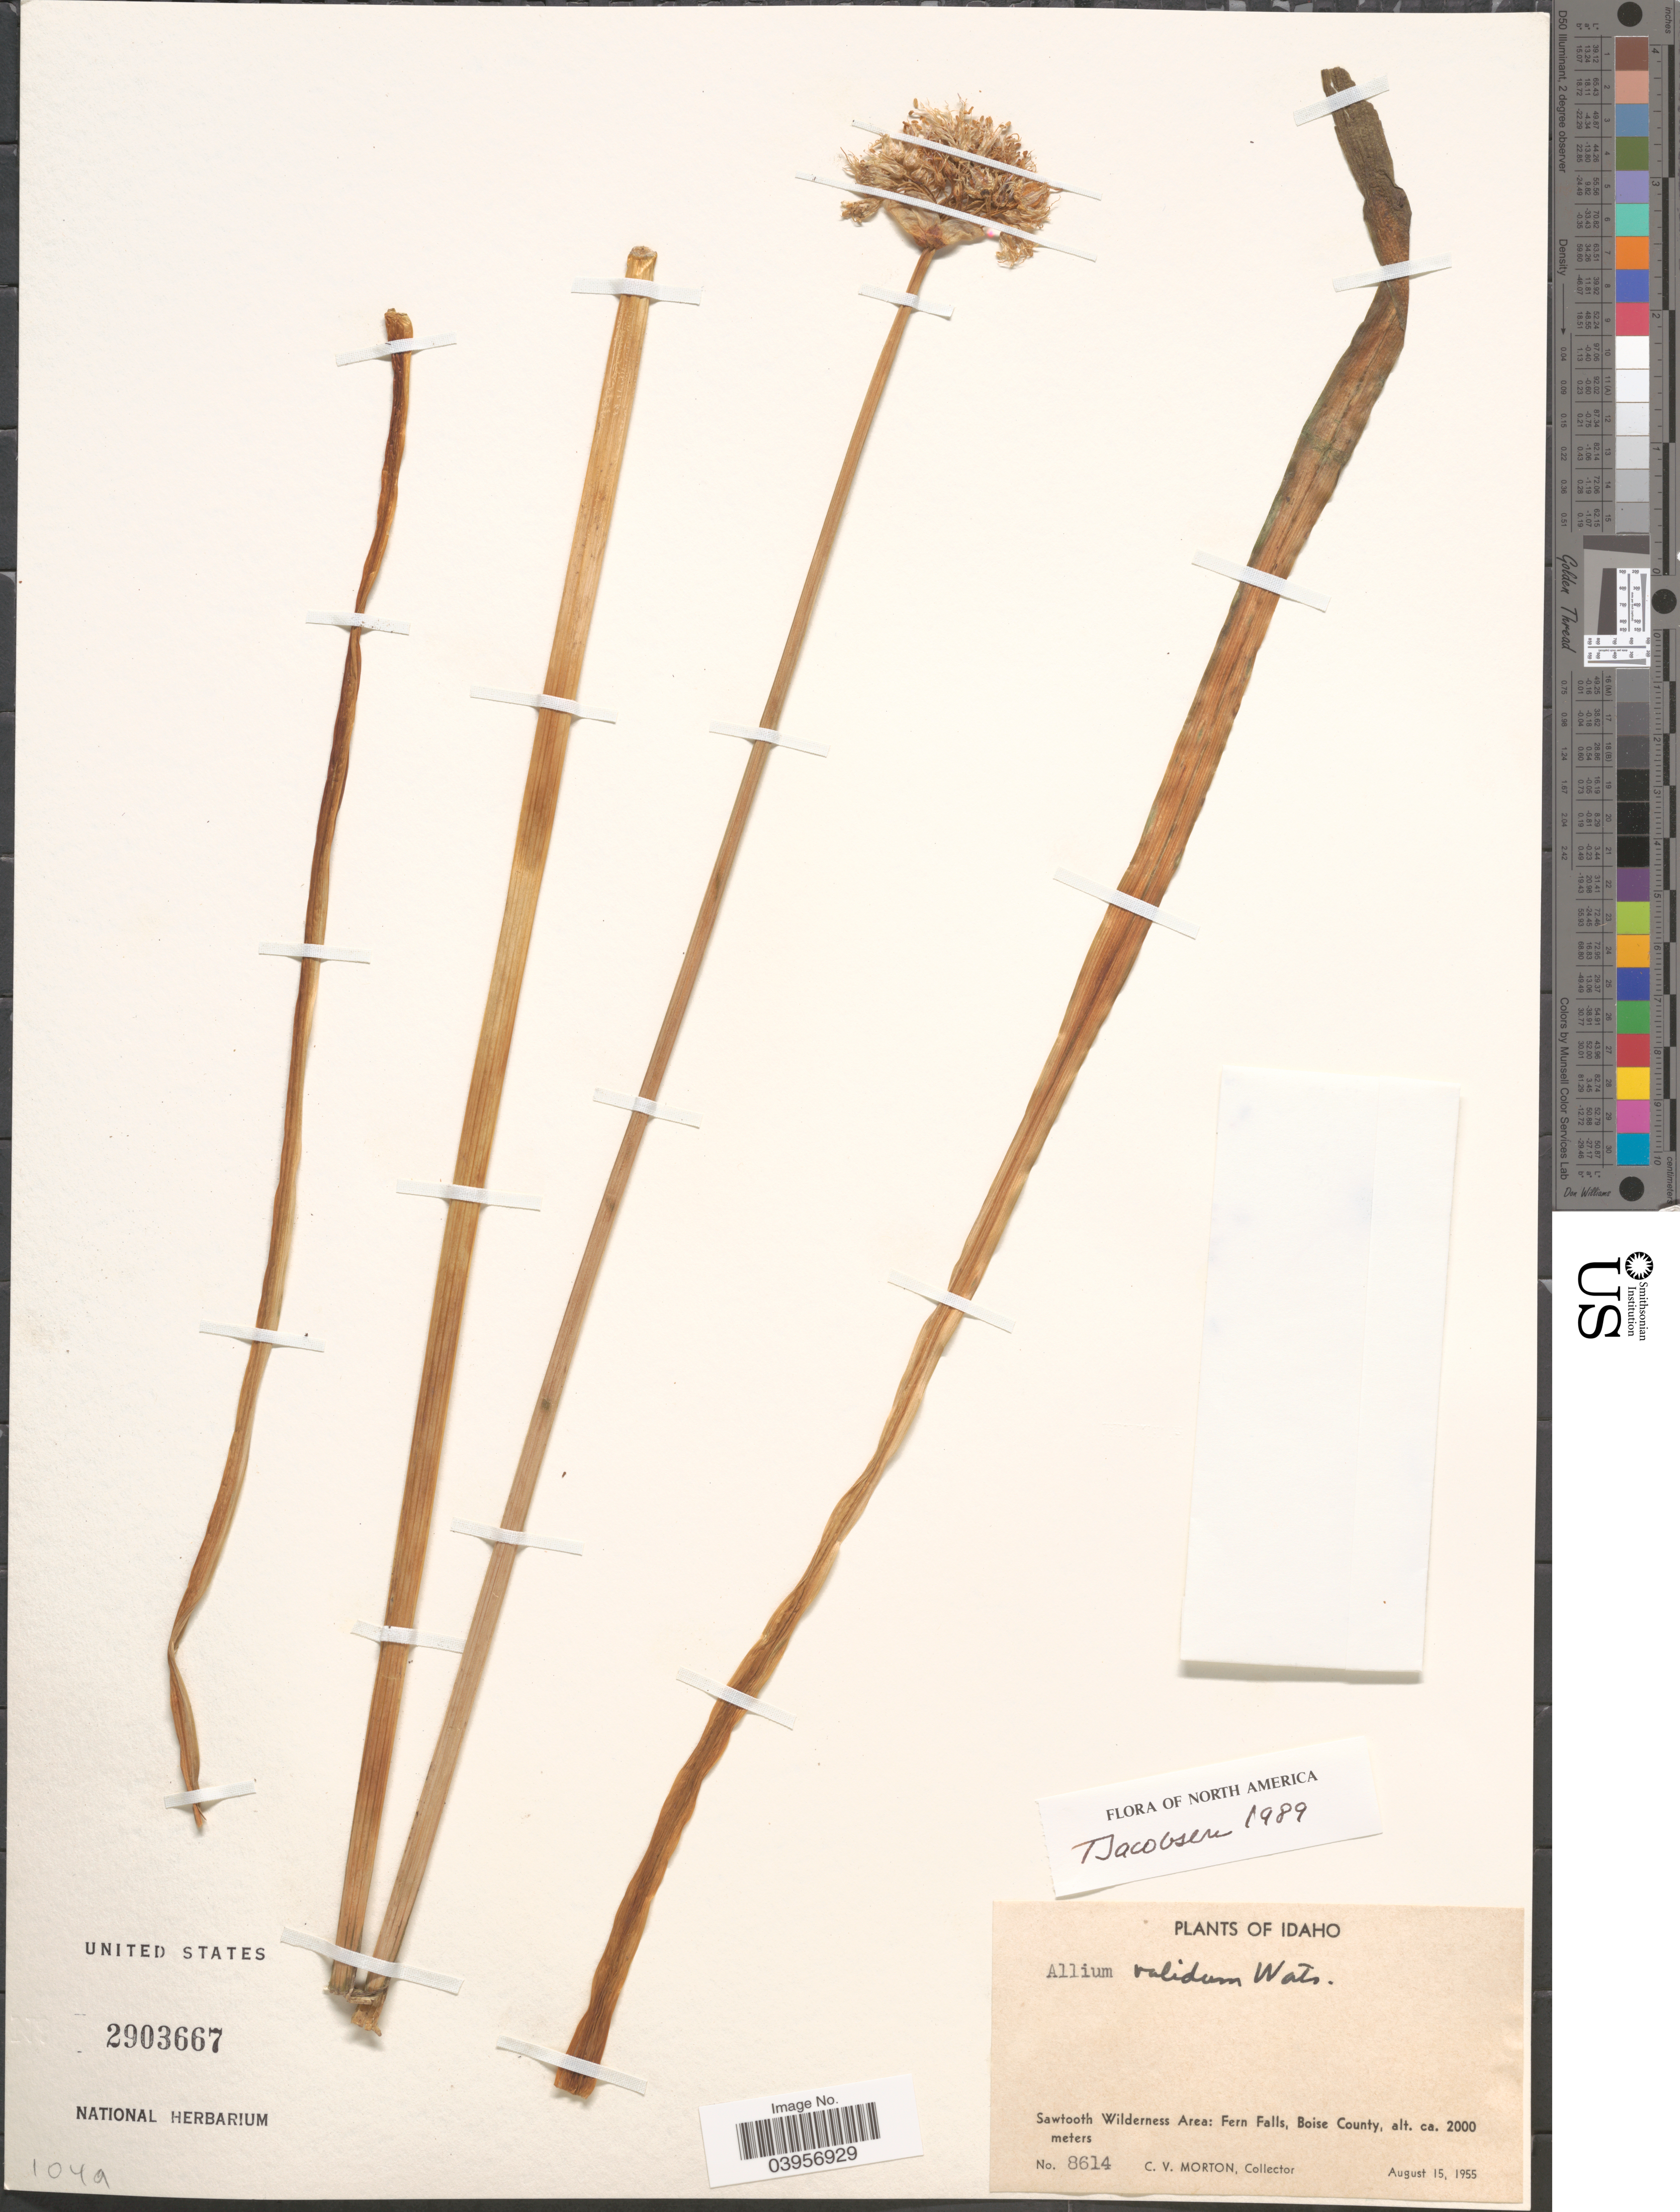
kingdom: Plantae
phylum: Tracheophyta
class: Liliopsida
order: Asparagales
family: Amaryllidaceae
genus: Allium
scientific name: Allium validum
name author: S. Watson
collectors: C. V. Morton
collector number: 8614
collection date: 1955-08-15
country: United States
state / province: Idaho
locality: Sawtooth Wilderness Area: Fern Falls, Boise County.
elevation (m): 2000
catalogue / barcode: US 2903667